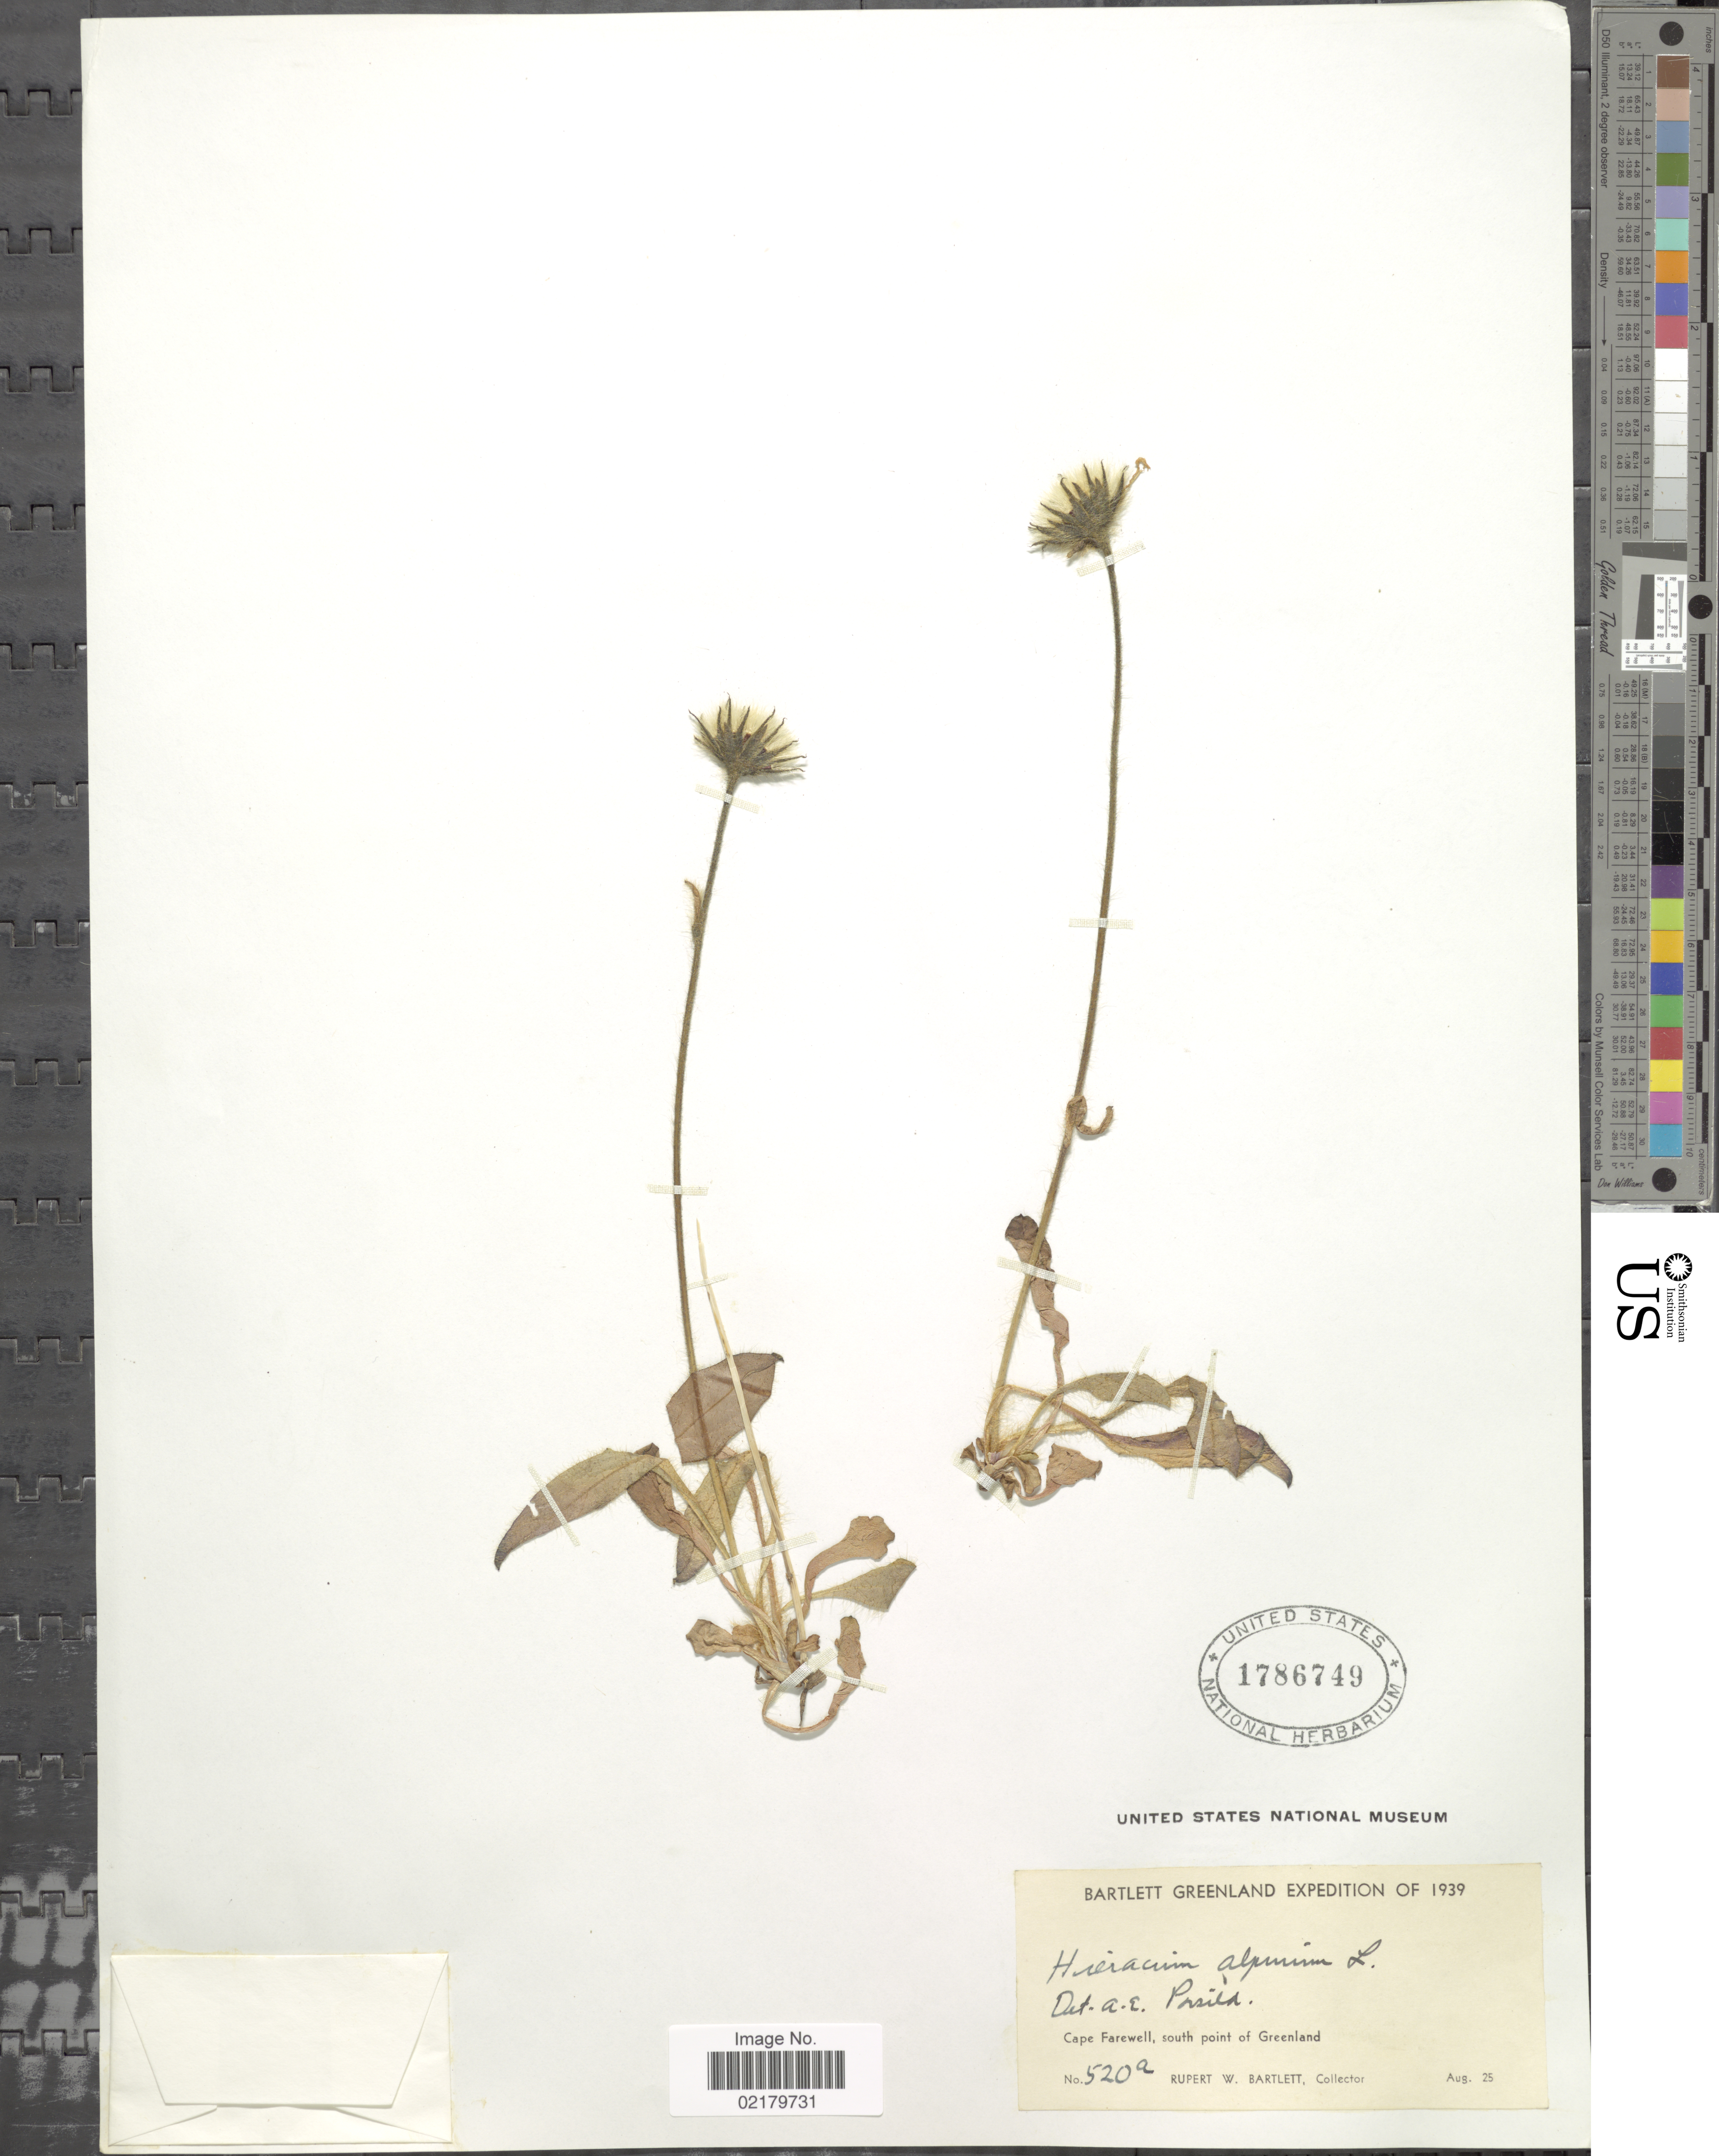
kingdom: Plantae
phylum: Tracheophyta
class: Magnoliopsida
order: Asterales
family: Asteraceae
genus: Hieracium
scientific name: Hieracium alpinum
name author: L.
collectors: R. W. Bartlett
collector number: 520a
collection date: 1939-08-25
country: Greenland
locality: Cape Farewell, south point of Greenland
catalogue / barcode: US 1786749